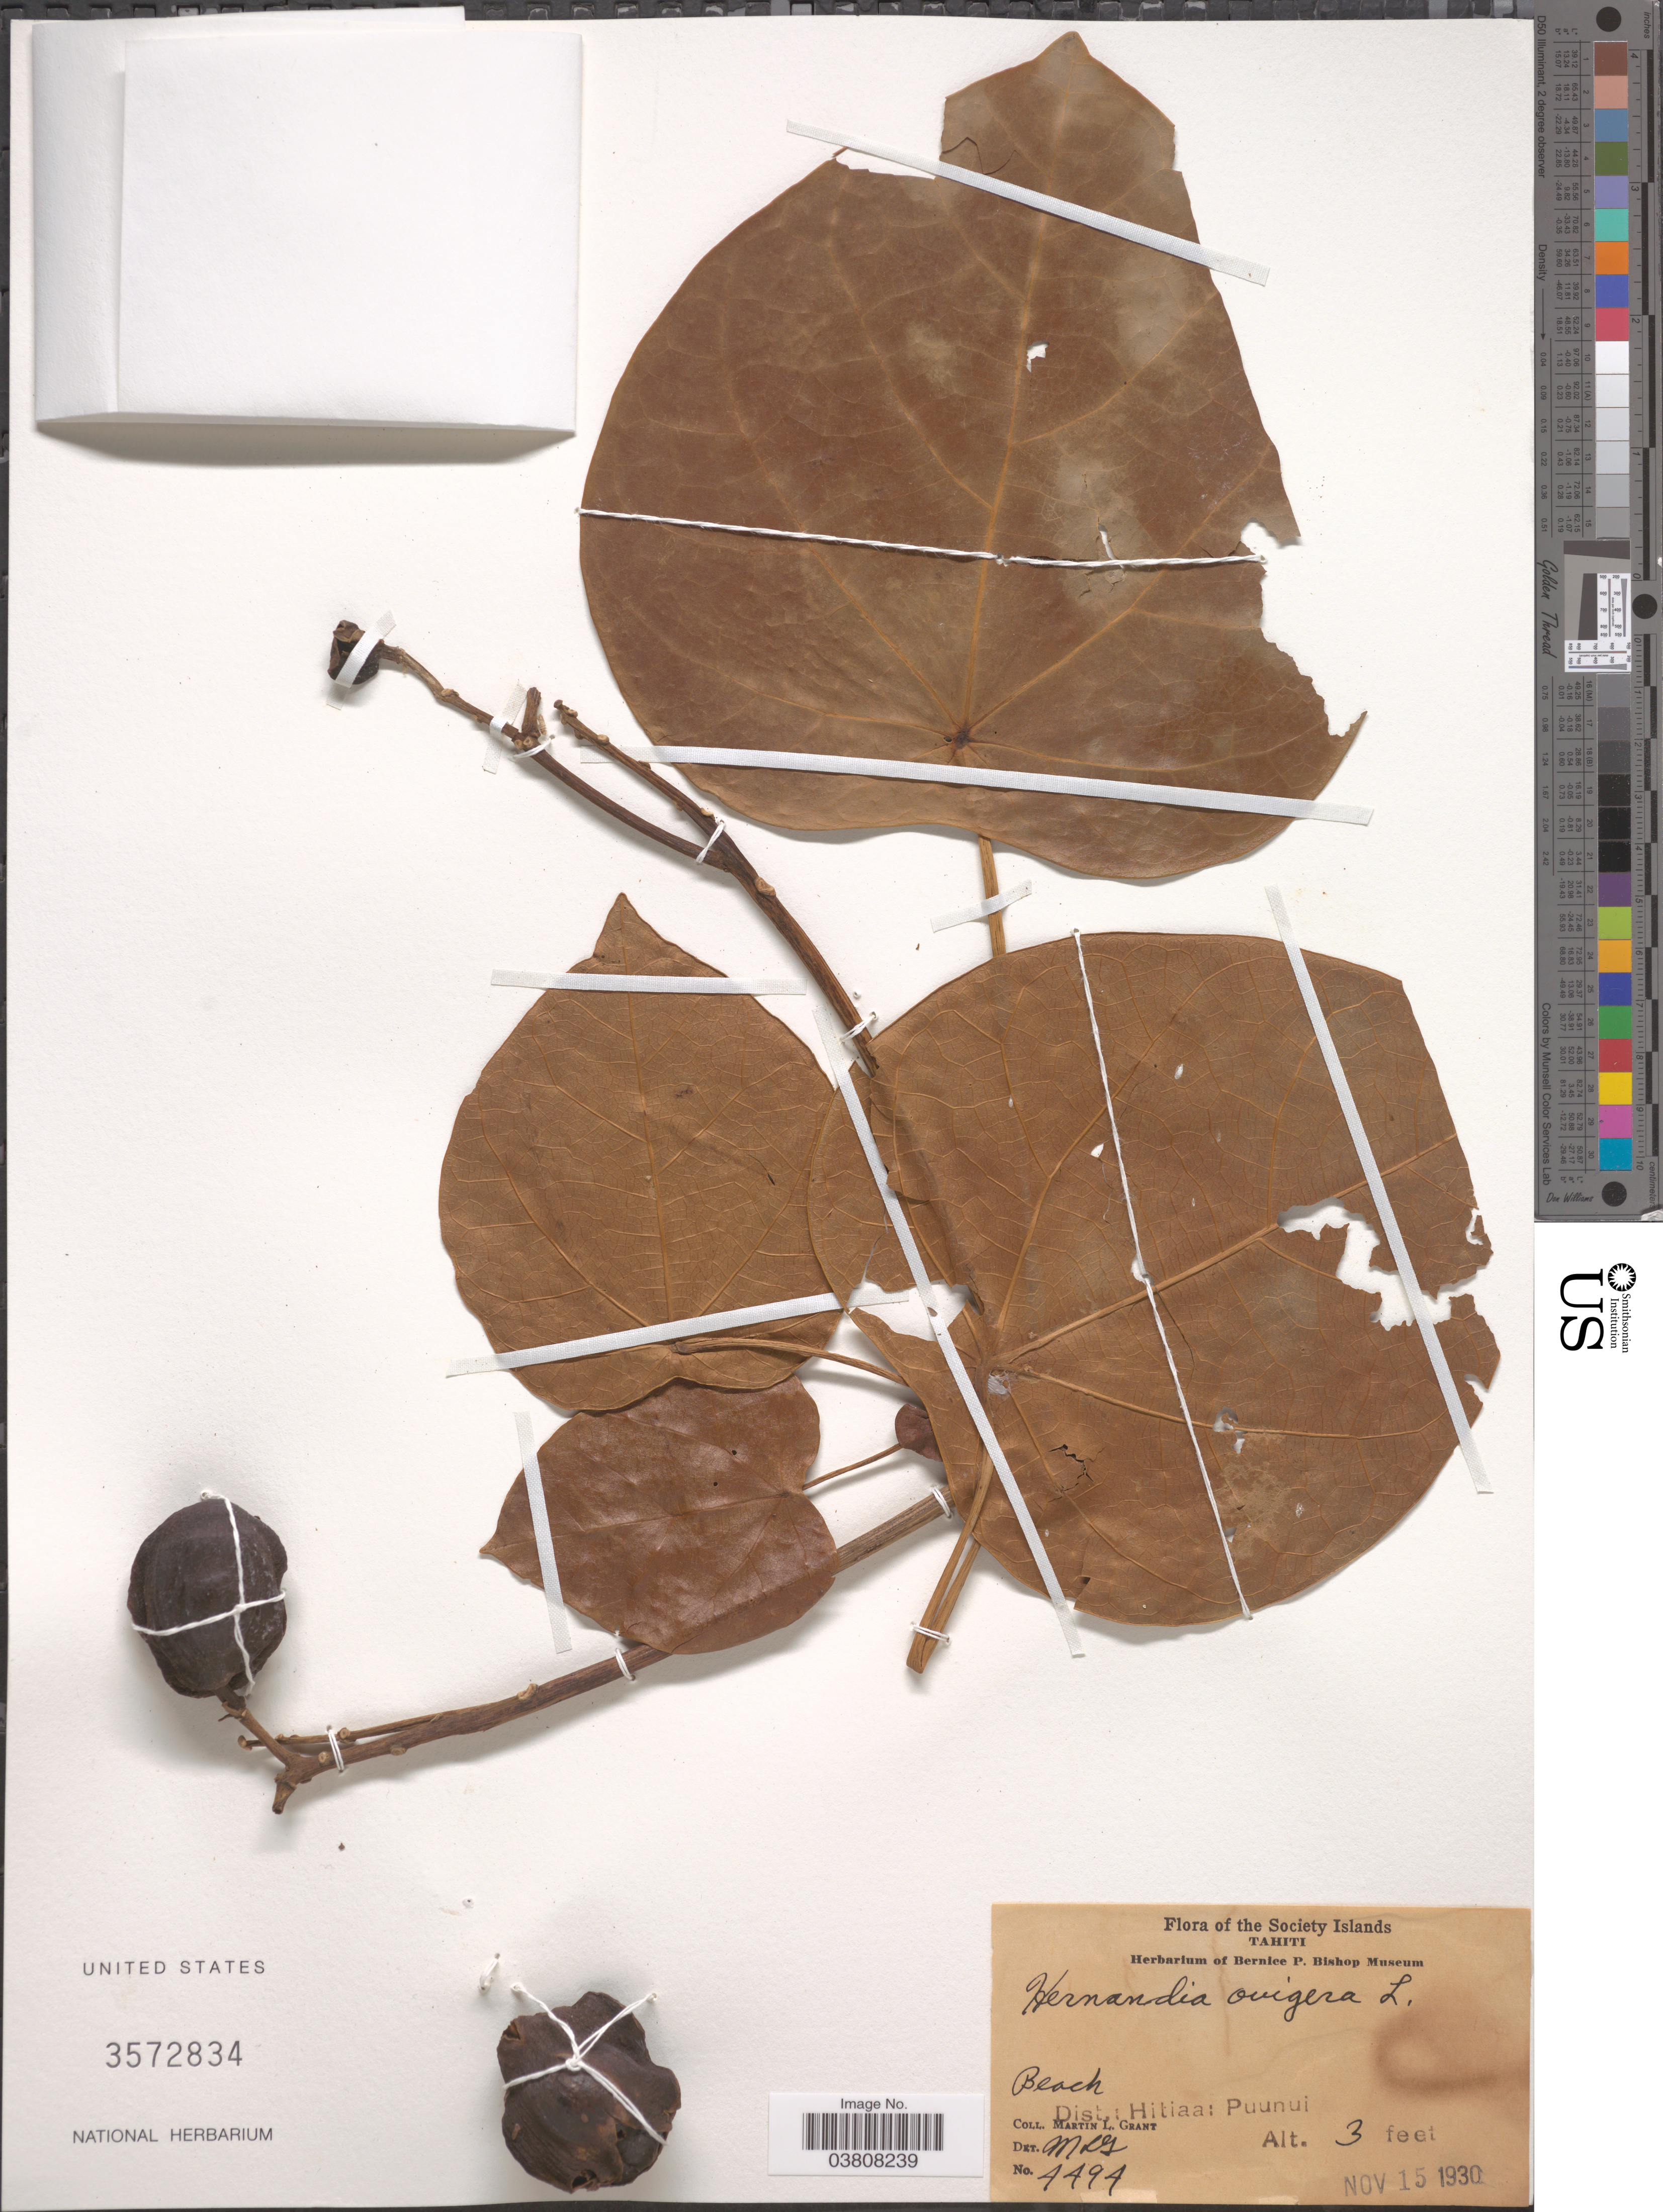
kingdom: Plantae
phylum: Tracheophyta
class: Magnoliopsida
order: Laurales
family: Hernandiaceae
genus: Hernandia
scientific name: Hernandia nymphaeifolia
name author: (C. Presl) Kubitzki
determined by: Strong, Mark T., (BOT), Smithsonian Institution - National Museum of Natural History (UNITED STATES)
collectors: M. L. Grant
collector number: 4494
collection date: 1930-11-15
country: French Polynesia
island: Tahiti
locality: The Society Islands. Tahiti. Beach. Dist.: Hitiaa: Puunui.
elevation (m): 1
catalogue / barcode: US 3572834